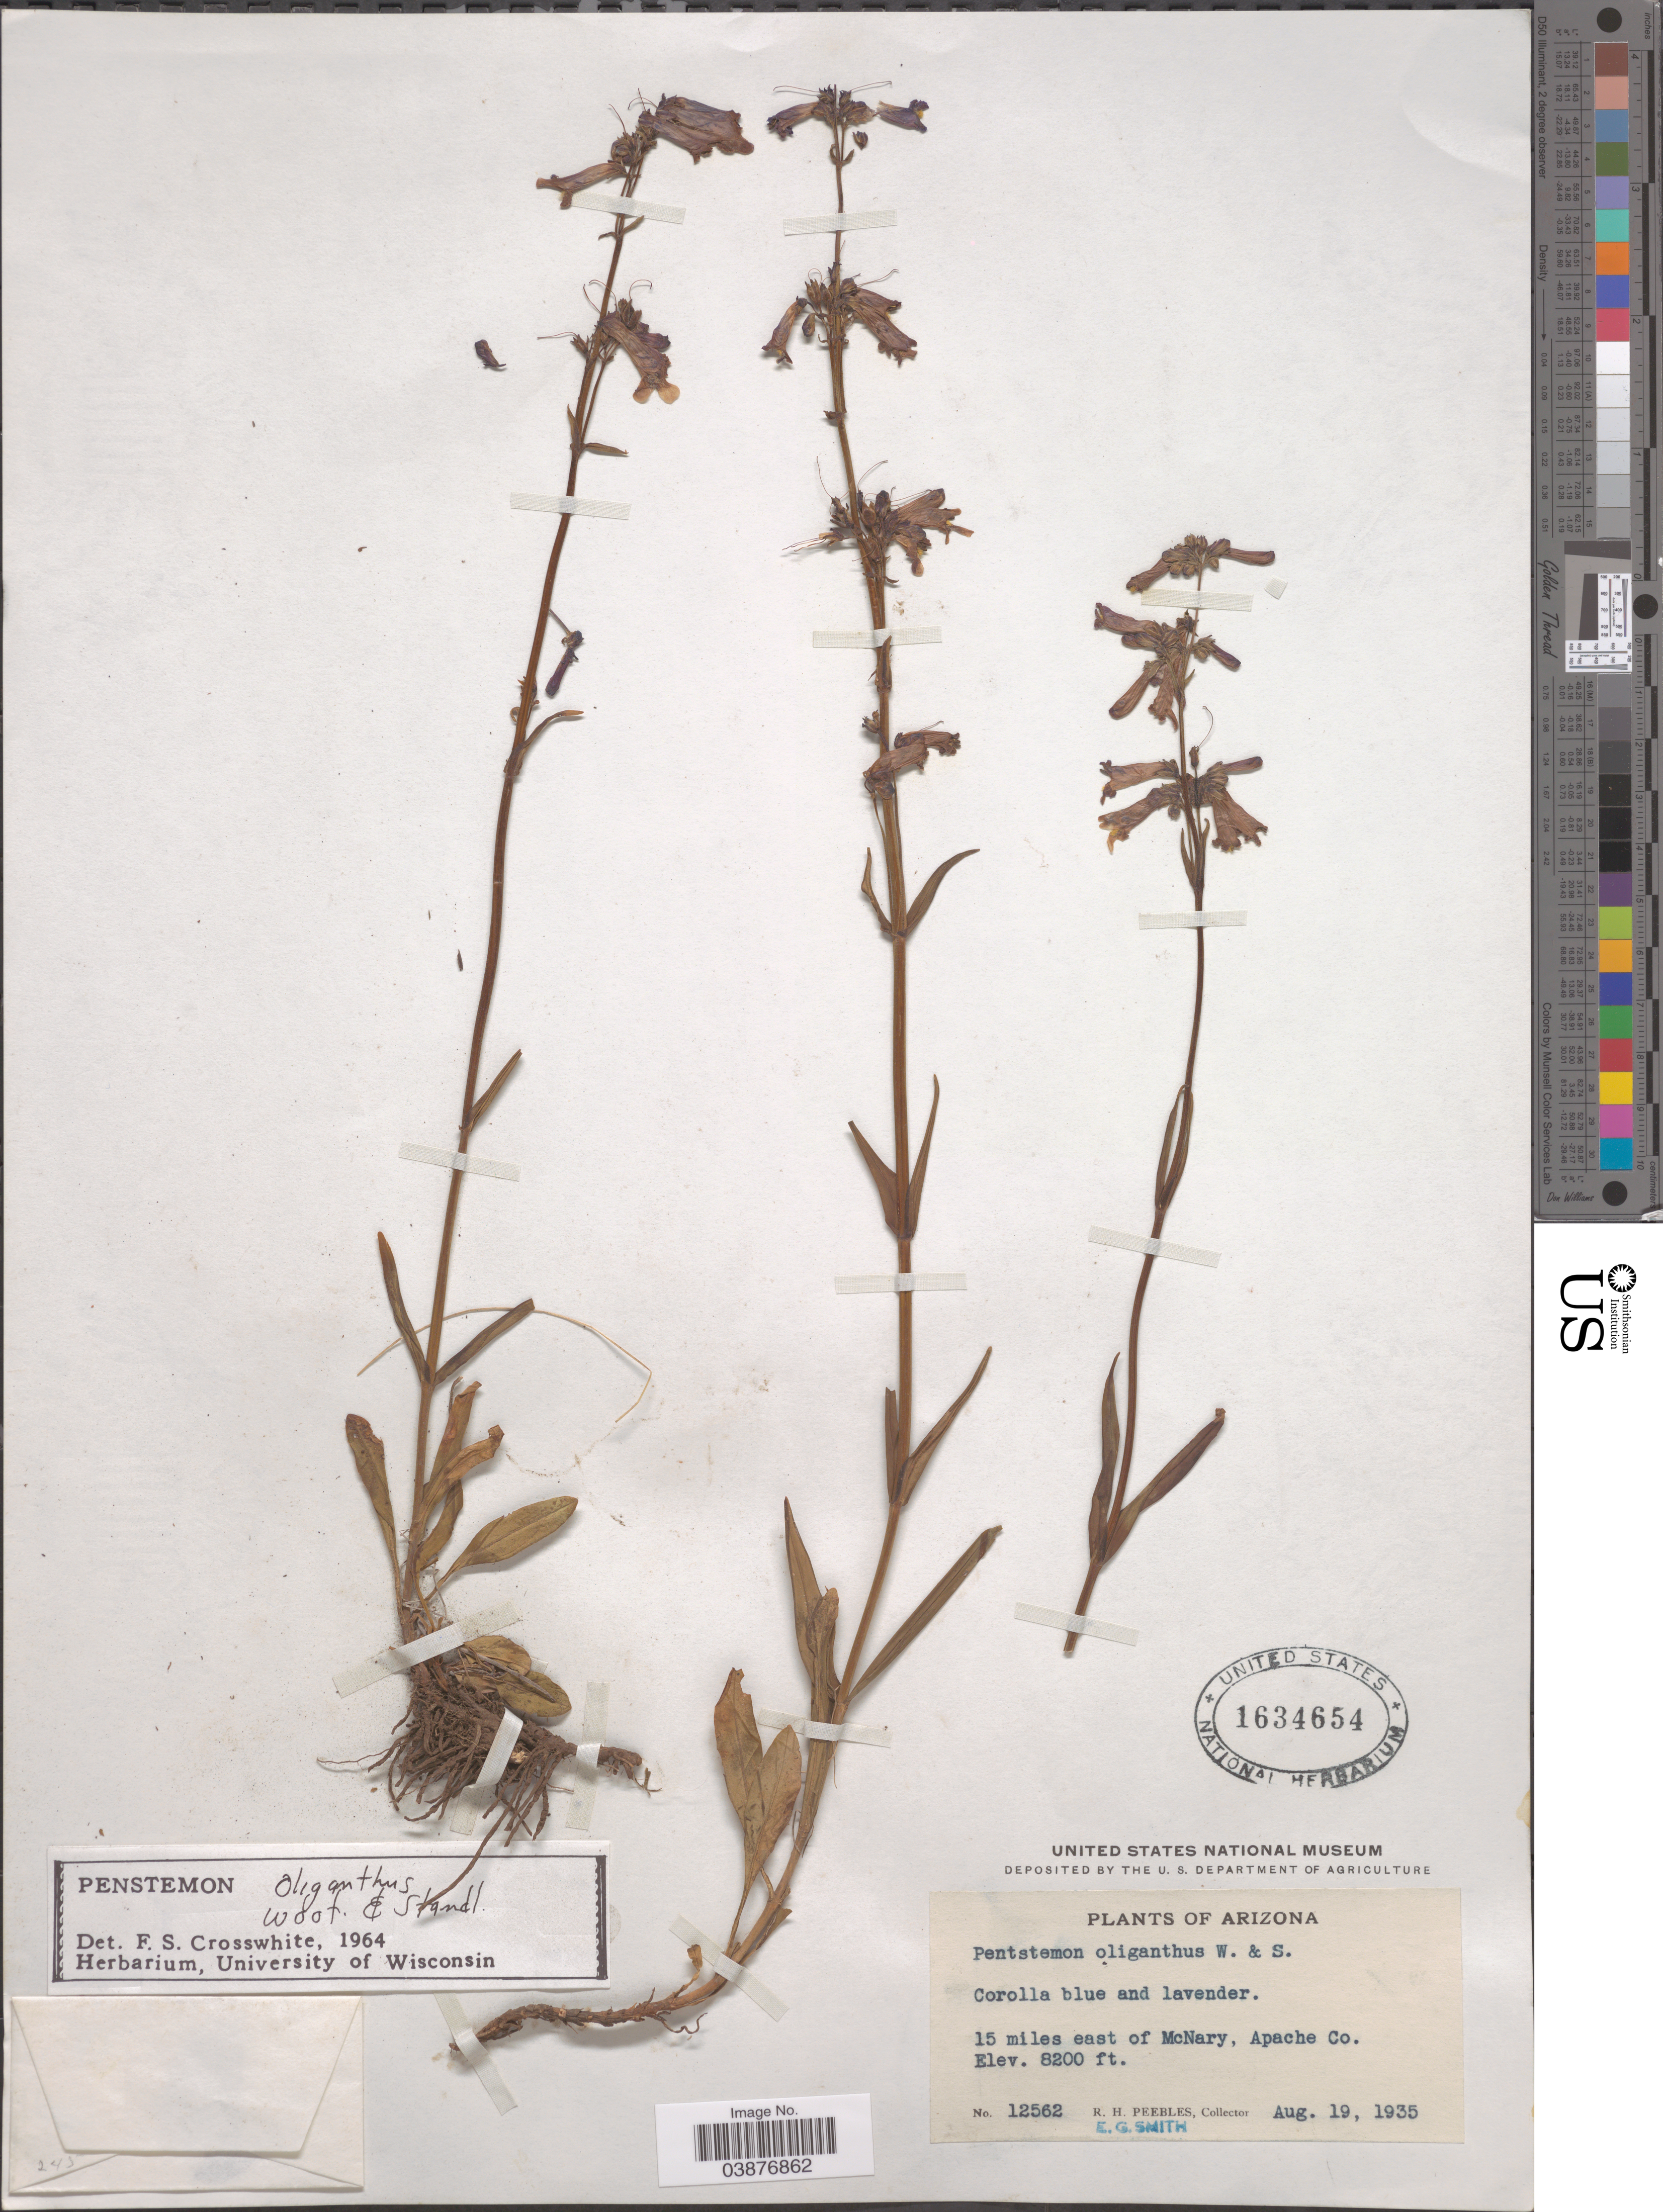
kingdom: Plantae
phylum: Tracheophyta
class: Magnoliopsida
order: Lamiales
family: Plantaginaceae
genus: Penstemon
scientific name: Penstemon oliganthus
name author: Wooton & Standl.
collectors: R. H. Peebles & E. G. Smith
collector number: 12562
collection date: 1935-08-19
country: United States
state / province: Arizona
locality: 15 miles east of McNary, Apache Co.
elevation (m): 2499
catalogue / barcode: US 1634654